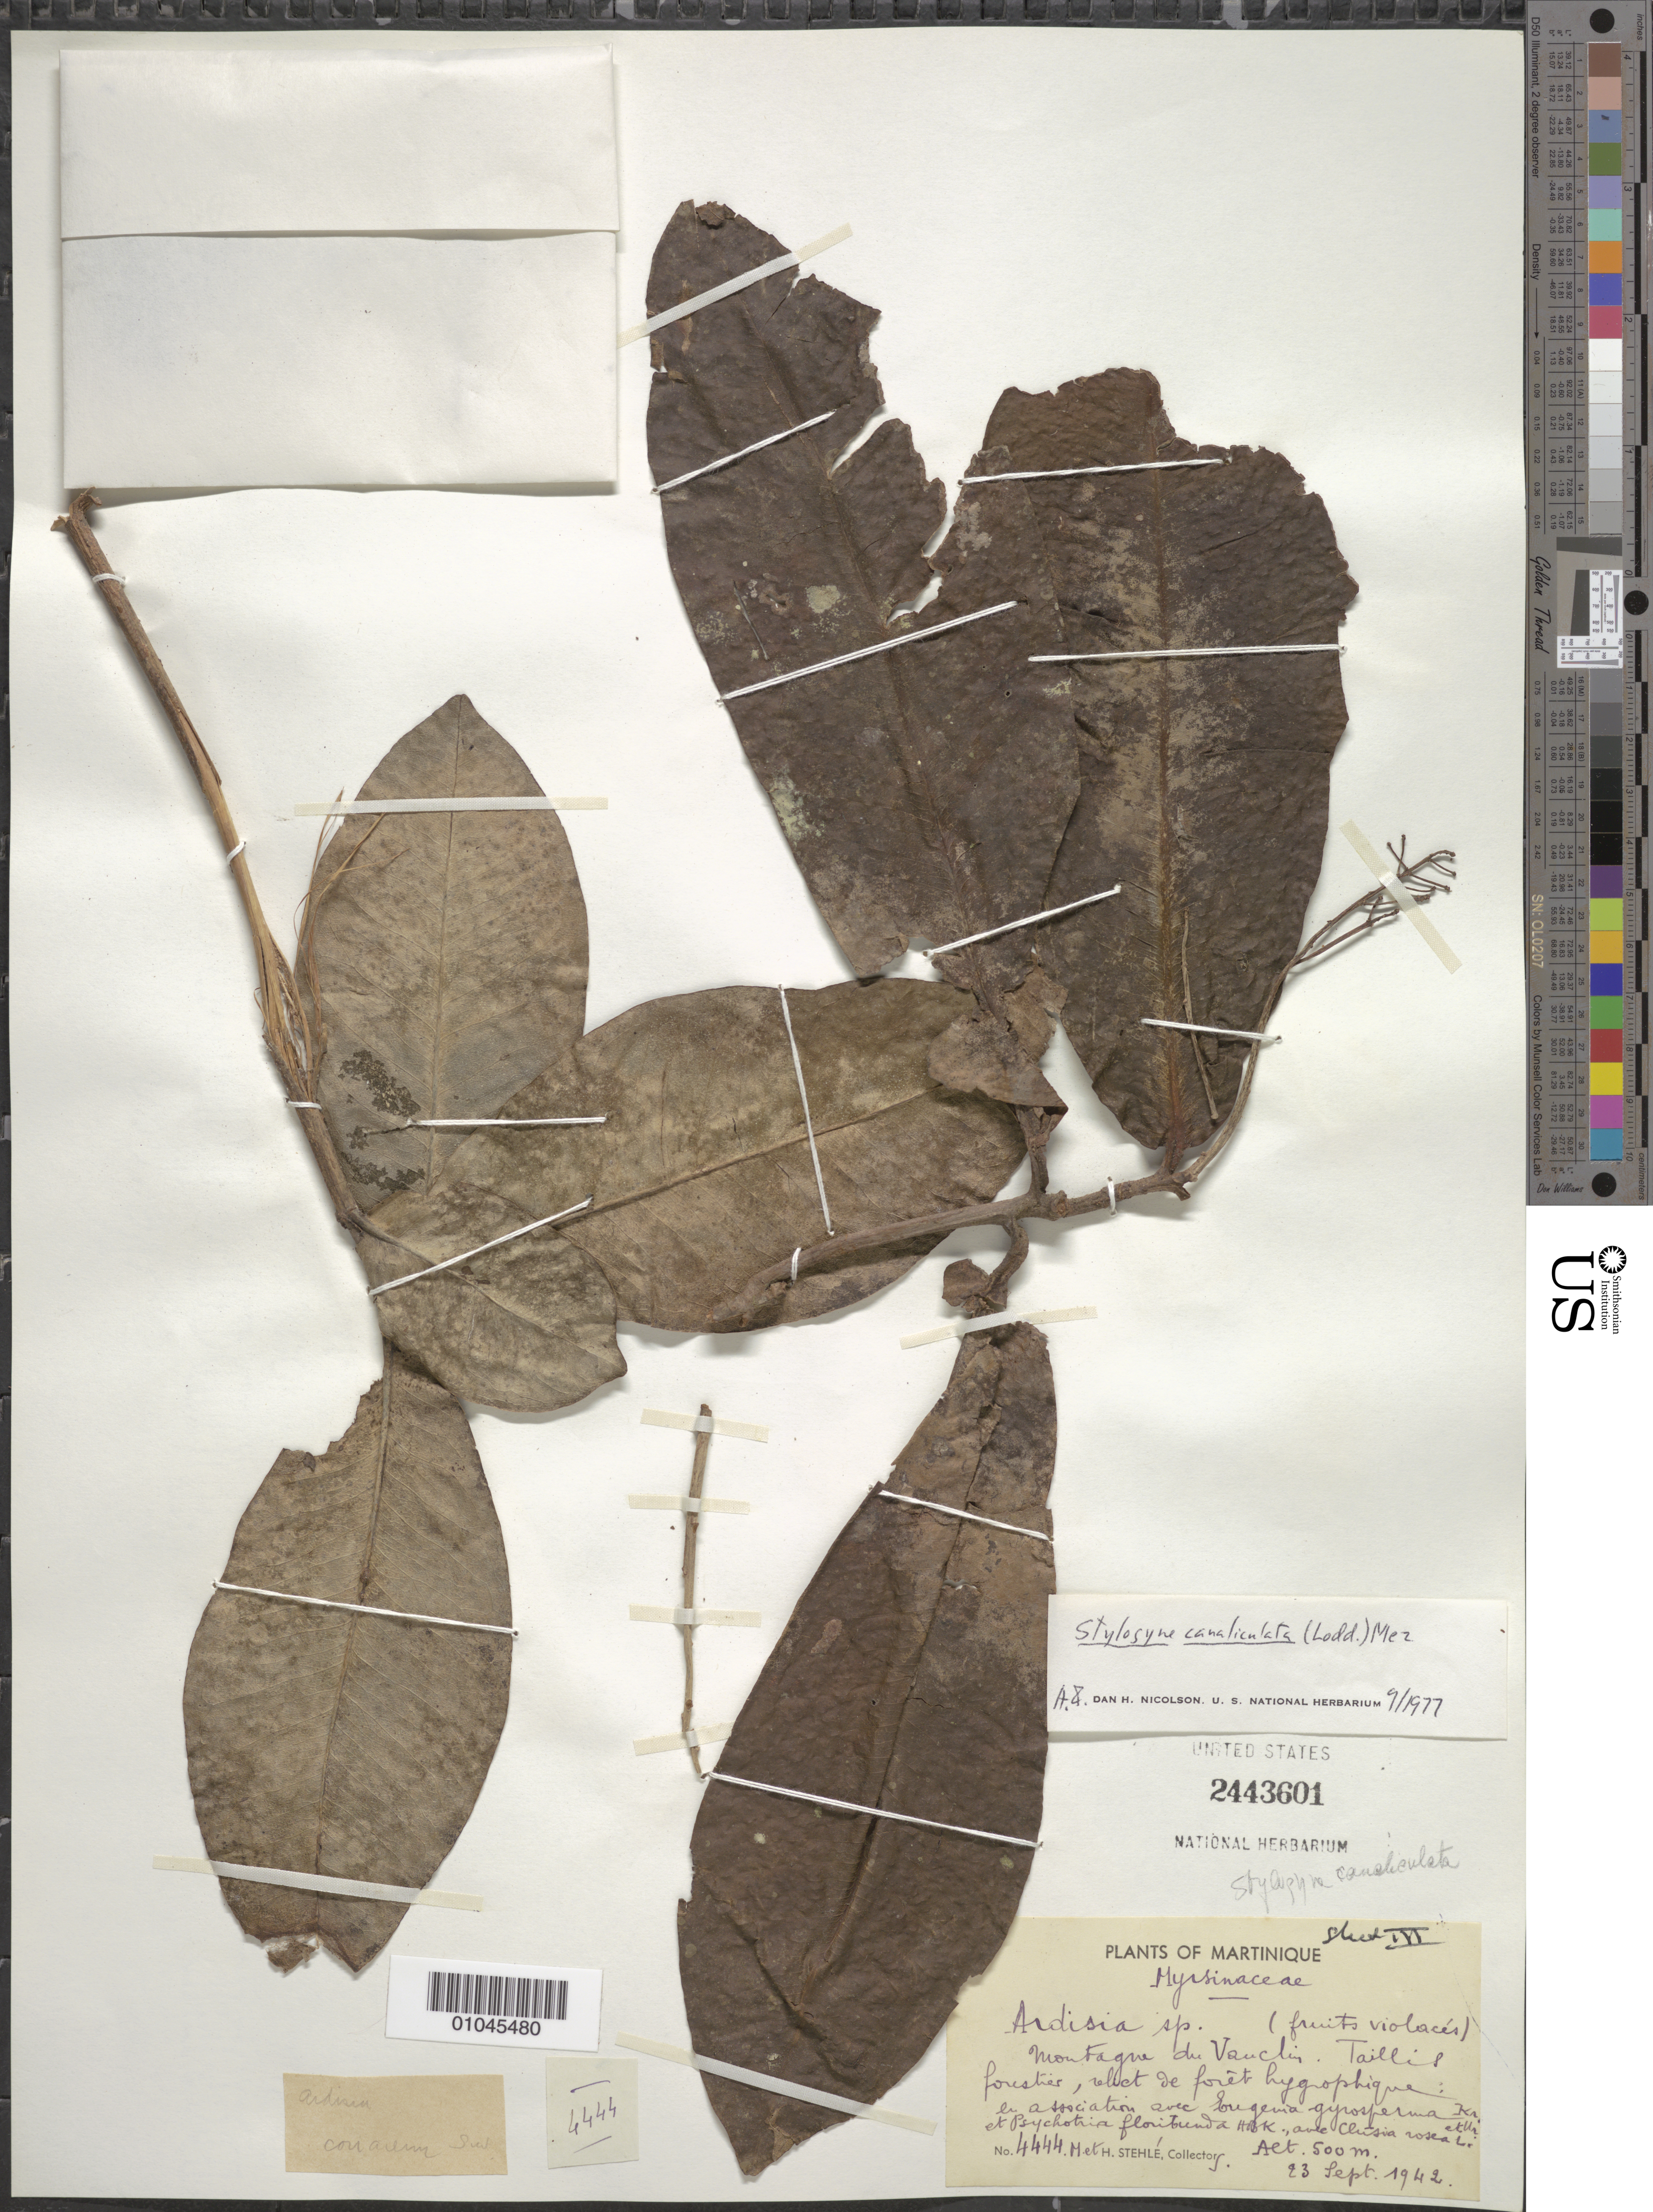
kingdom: Plantae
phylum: Tracheophyta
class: Magnoliopsida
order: Ericales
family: Primulaceae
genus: Stylogyne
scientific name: Stylogyne canaliculata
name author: (Lodd.) Mez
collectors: M. Stehlé & H. Stehlé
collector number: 4444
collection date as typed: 23 Sep 1942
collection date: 1942-09-23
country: Martinique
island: Martinique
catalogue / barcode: US 2443601